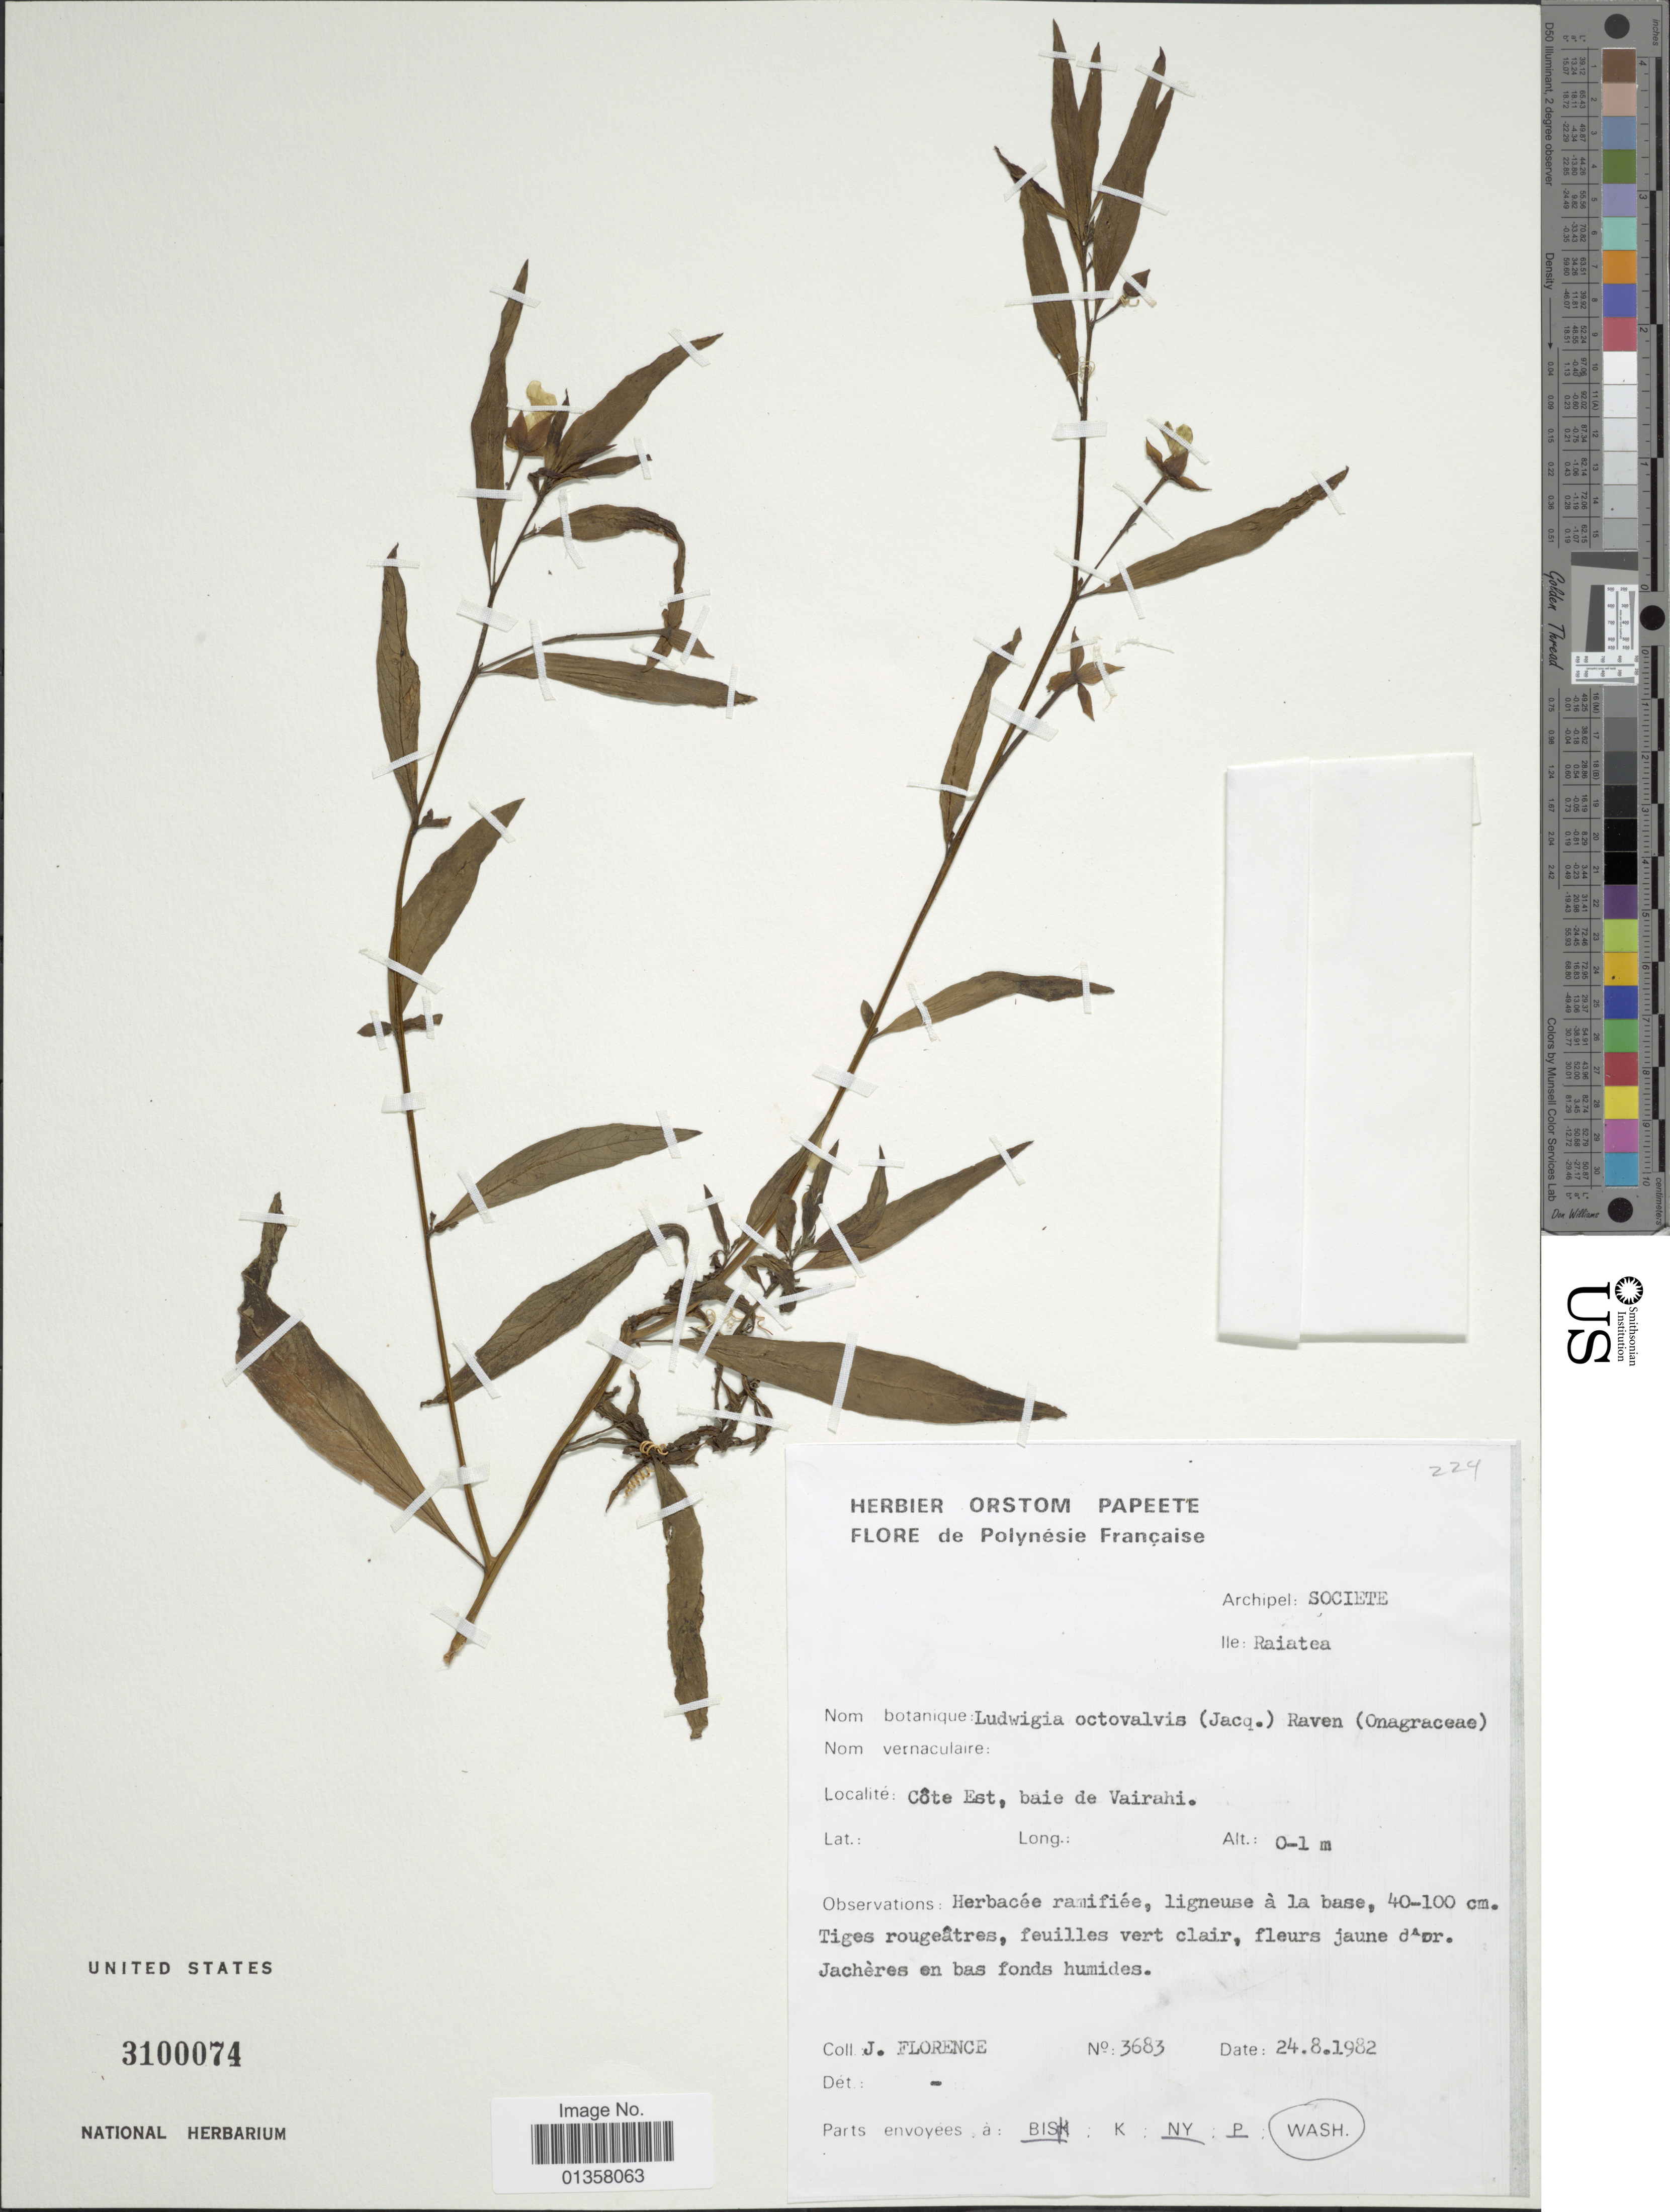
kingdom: Plantae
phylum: Tracheophyta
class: Magnoliopsida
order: Myrtales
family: Onagraceae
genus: Ludwigia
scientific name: Ludwigia octovalvis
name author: (Jacq.) P.H. Raven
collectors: J. Florence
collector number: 3683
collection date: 1982-08-24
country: French Polynesia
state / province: Leeward Islands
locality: Archipel: Societe. Ile: Raiaetea, Côte Est, baie de Vairahi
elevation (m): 0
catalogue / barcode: US 3100074